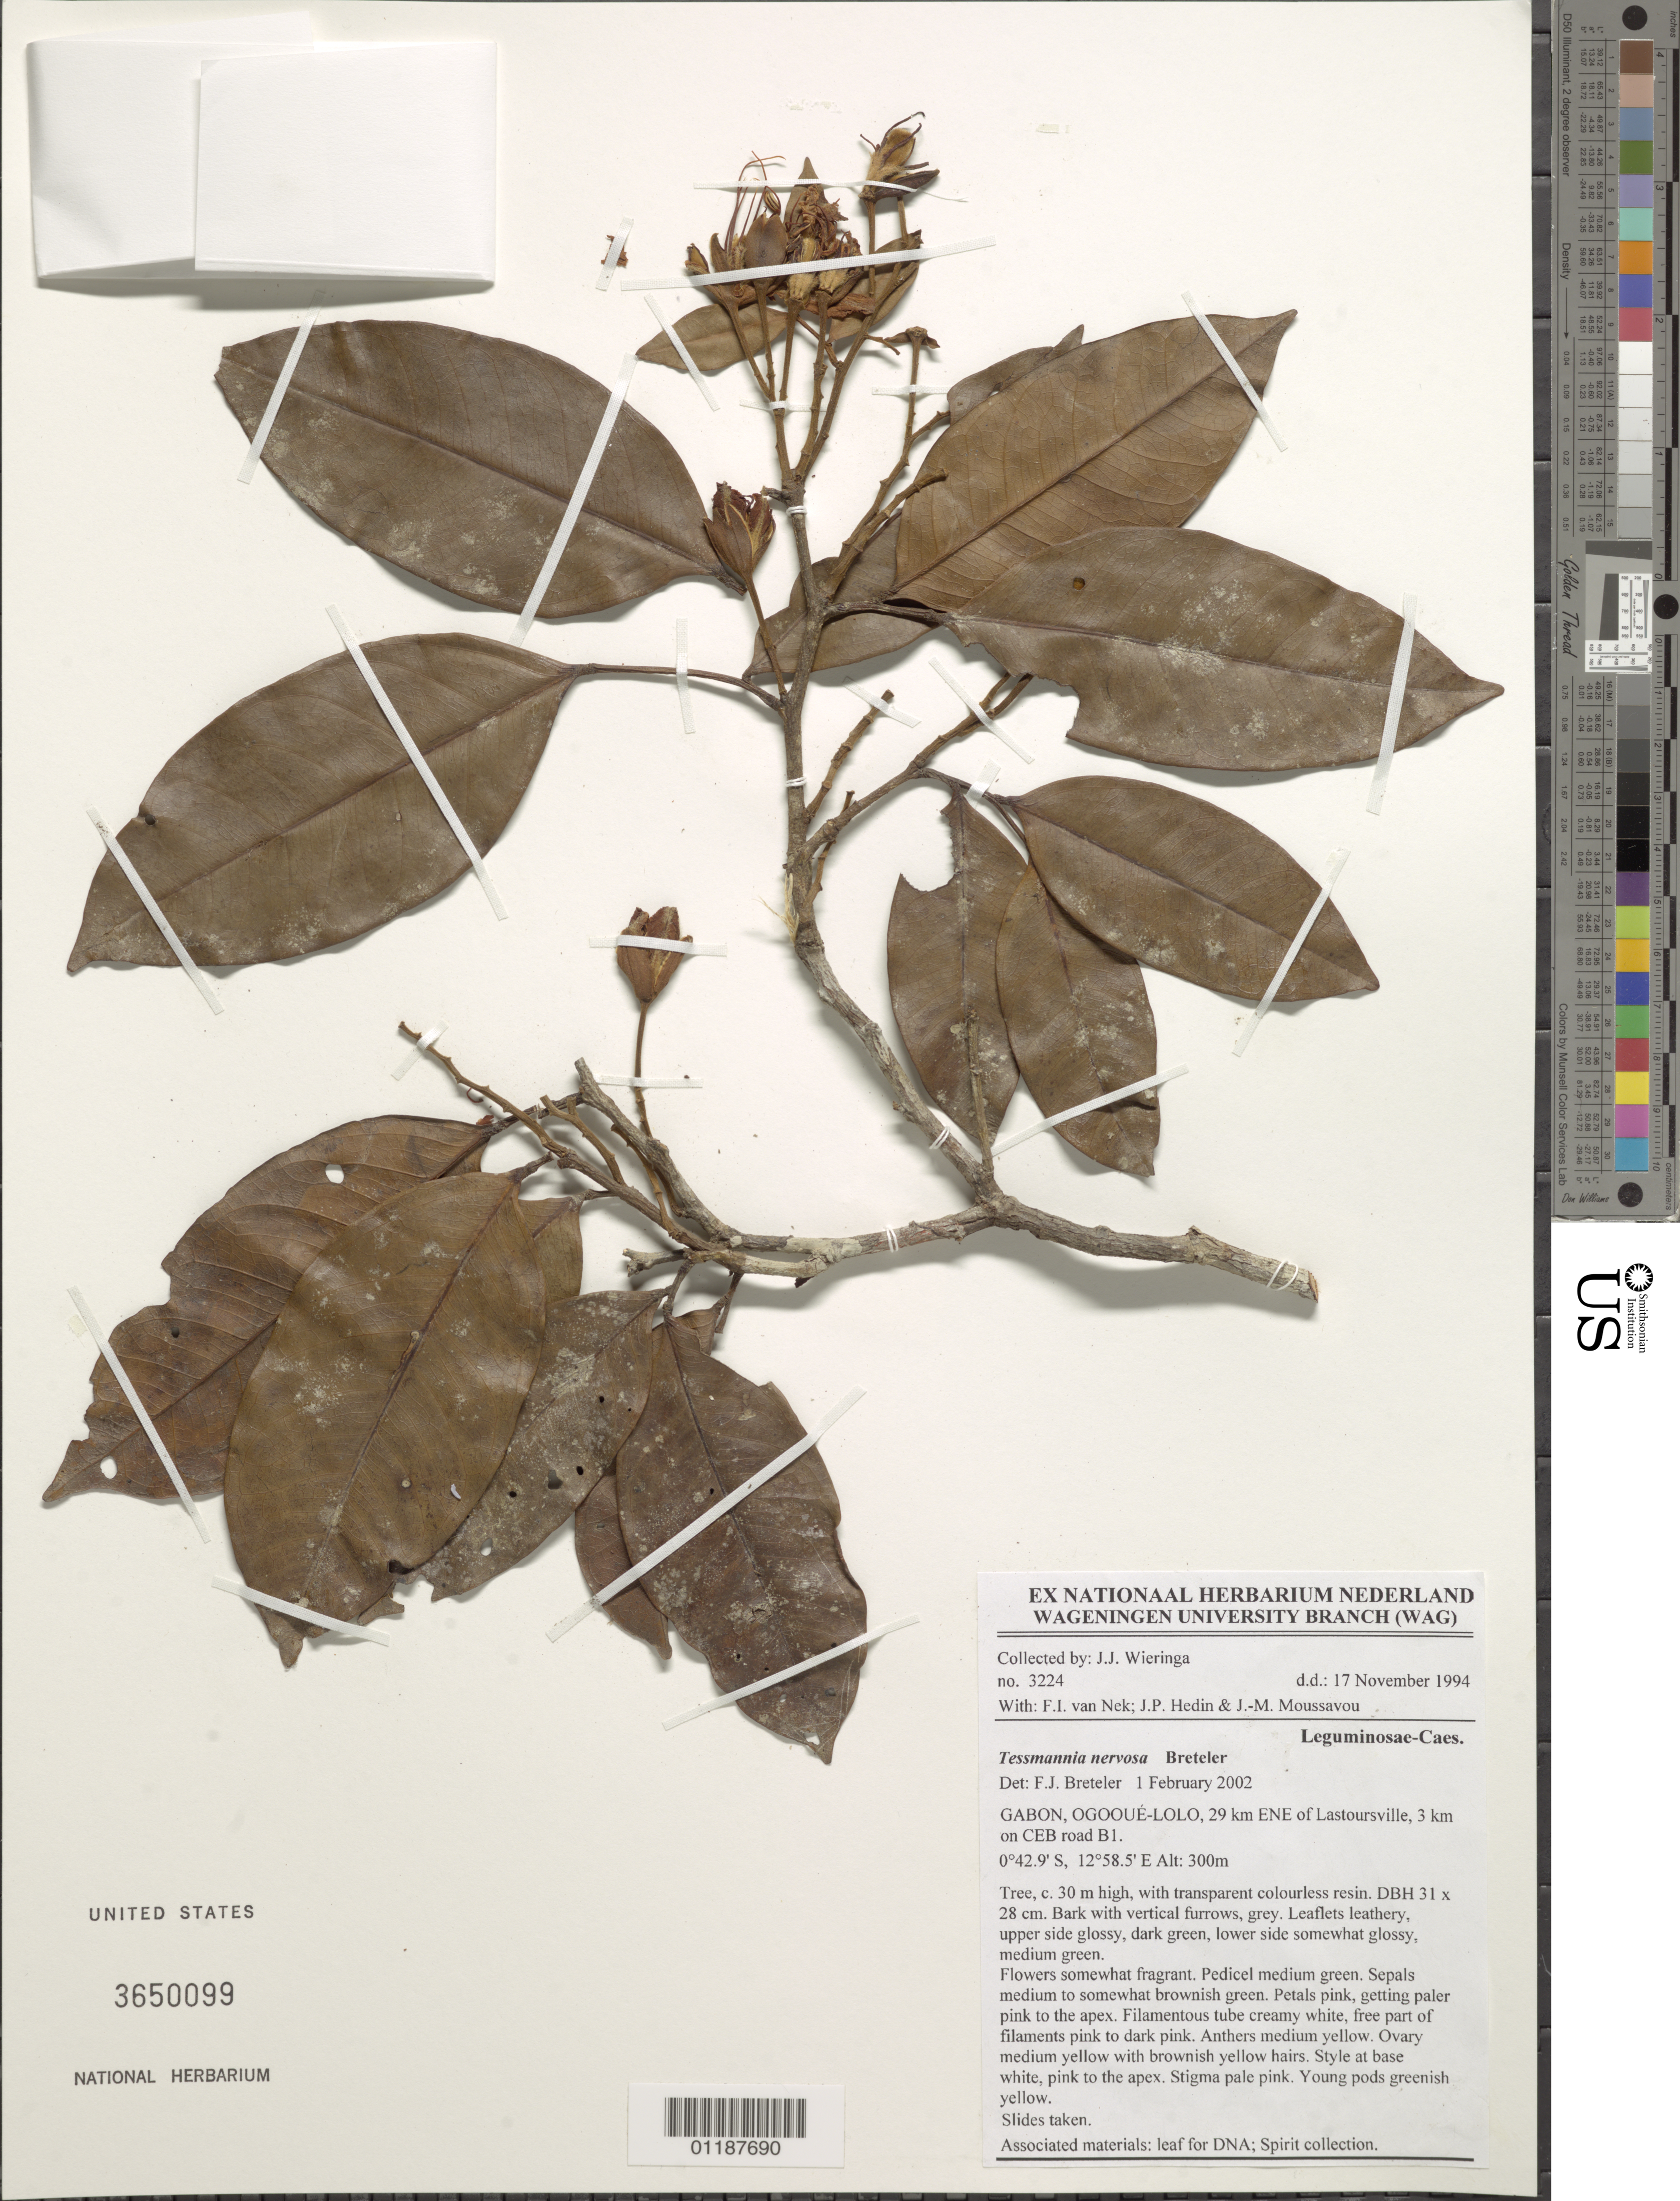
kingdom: Plantae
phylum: Tracheophyta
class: Magnoliopsida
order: Fabales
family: Fabaceae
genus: Tessmannia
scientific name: Tessmannia nervosa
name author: Breteler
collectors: J. J. Wieringa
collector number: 3224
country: Gabon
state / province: Ogooue-Lolo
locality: ENE of Ladstoursville on CEB road B1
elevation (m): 300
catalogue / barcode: US 3650099